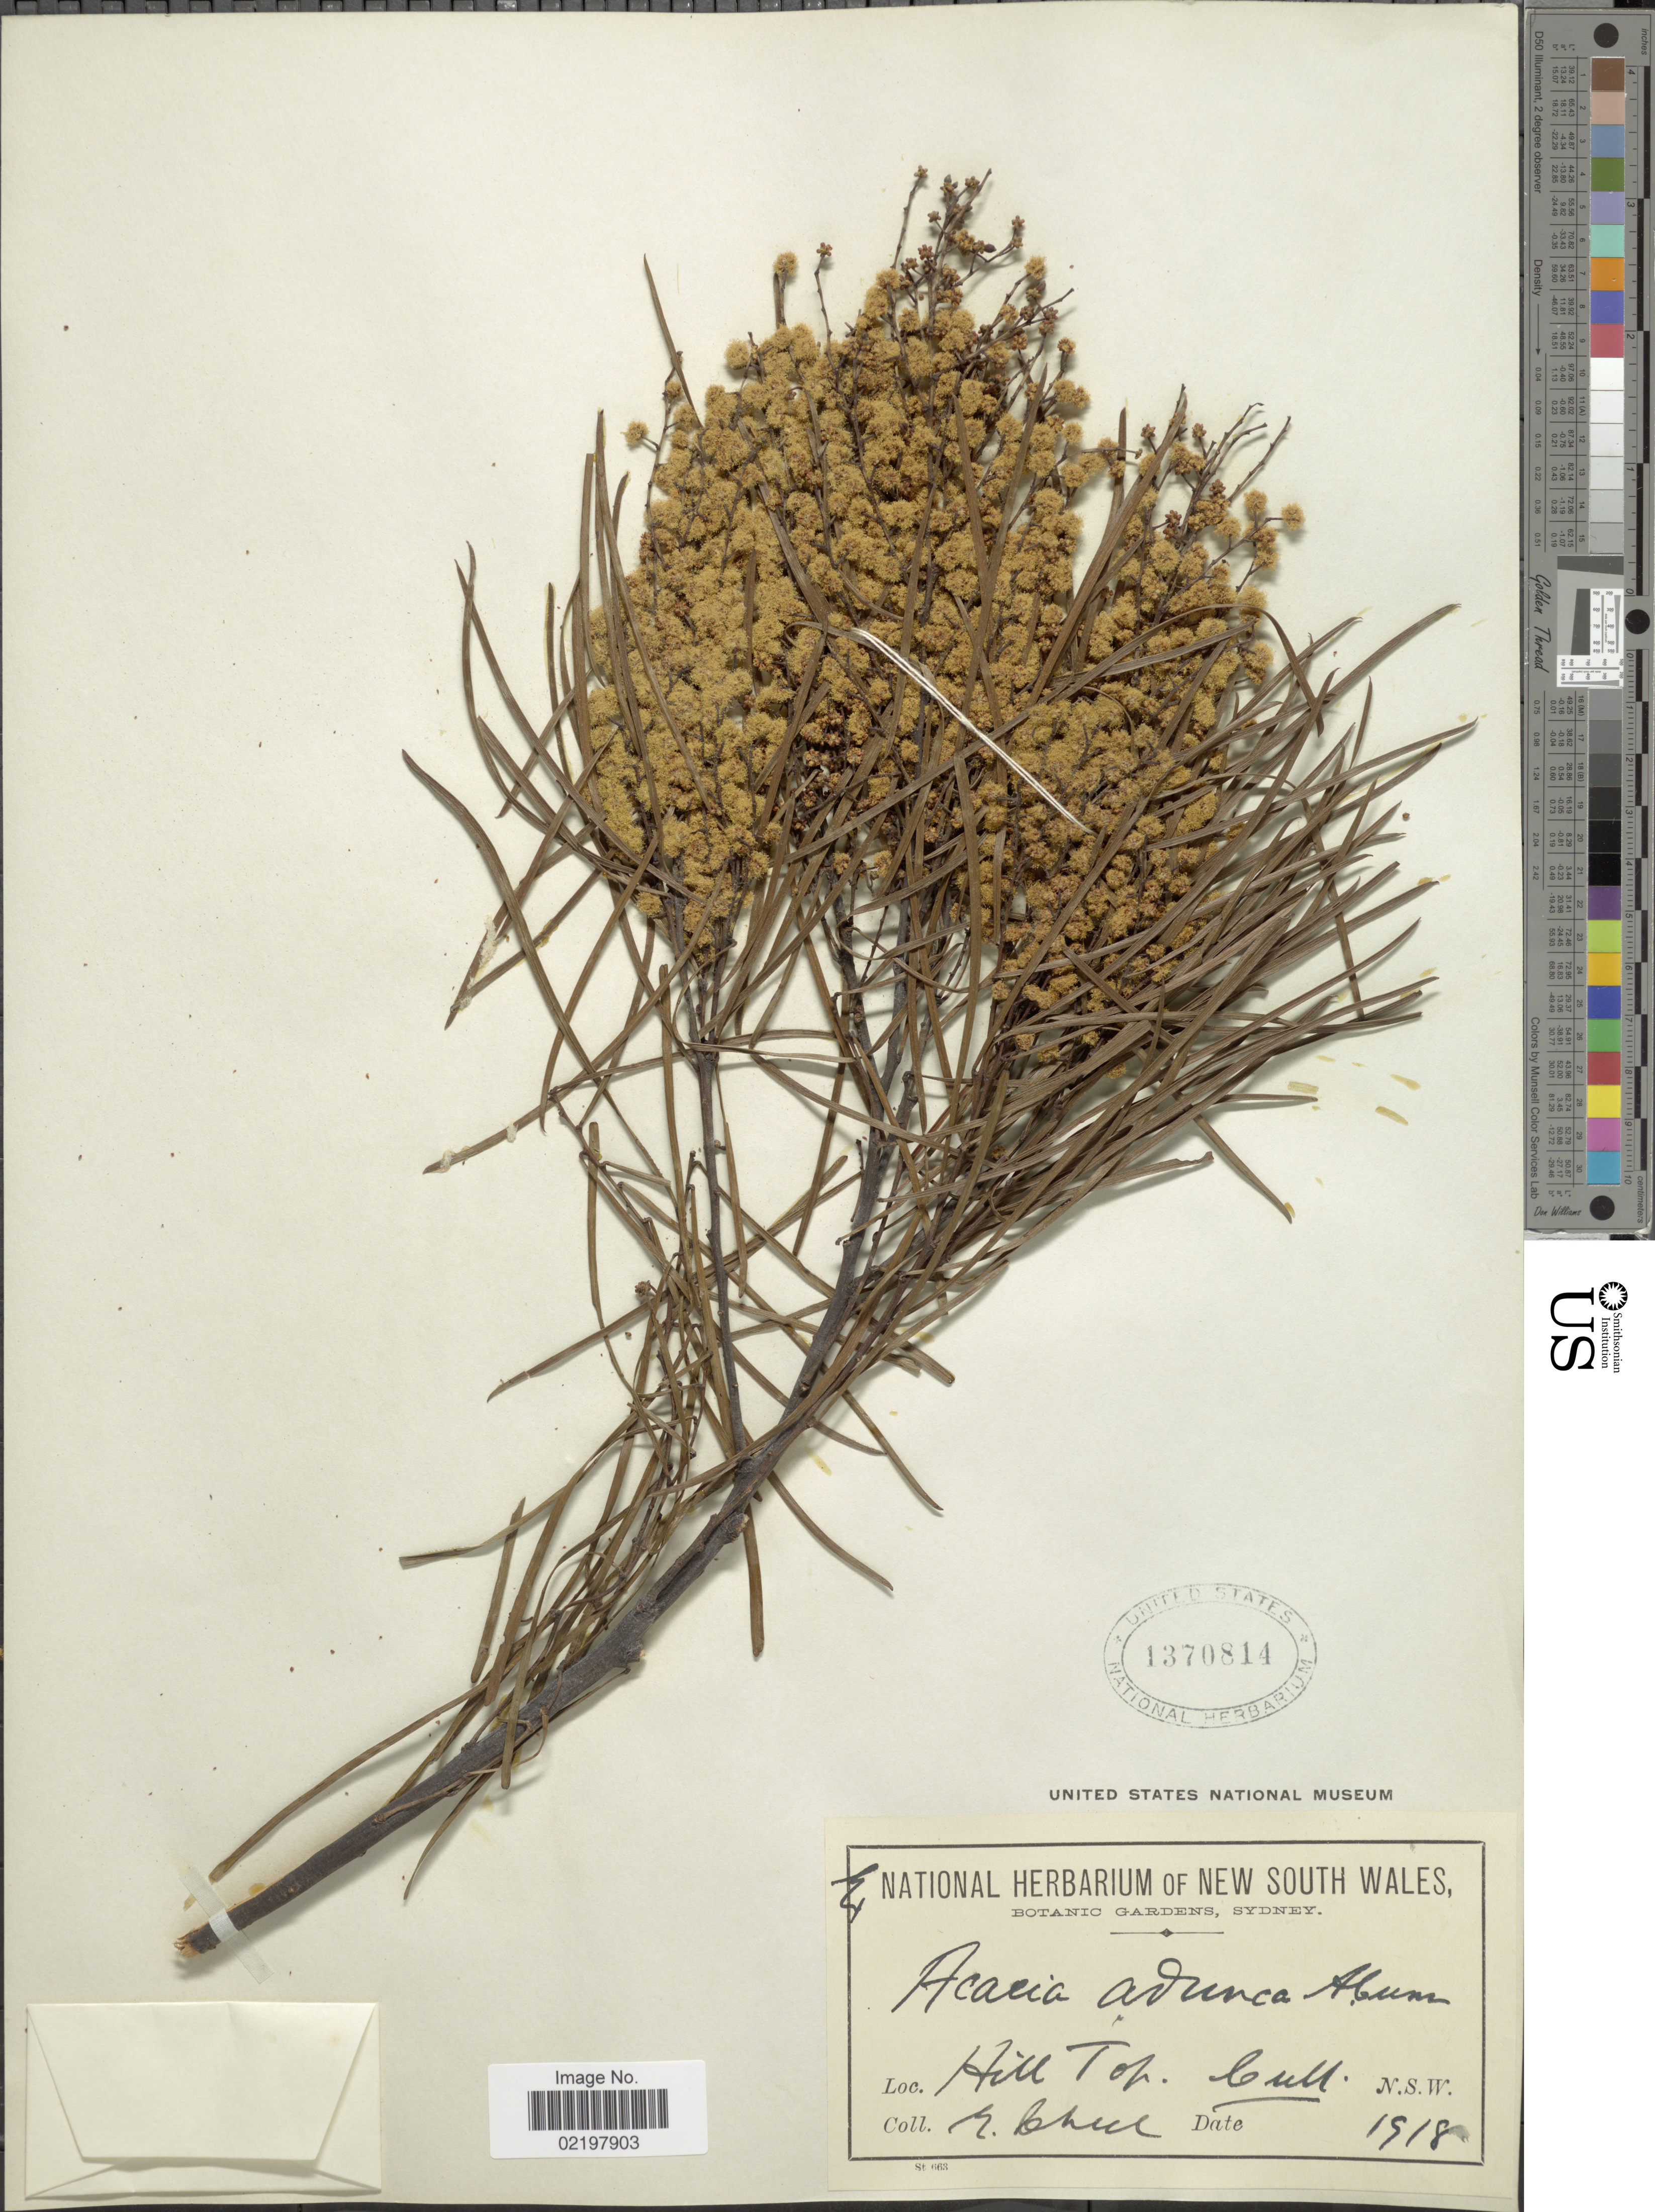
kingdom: Plantae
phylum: Tracheophyta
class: Magnoliopsida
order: Fabales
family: Fabaceae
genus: Acacia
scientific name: Acacia adunca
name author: A. Cunn.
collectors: E. Cheel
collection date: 1918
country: Australia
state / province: New South Wales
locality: Hill Top. Cult. N.S.W.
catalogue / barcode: US 1370814